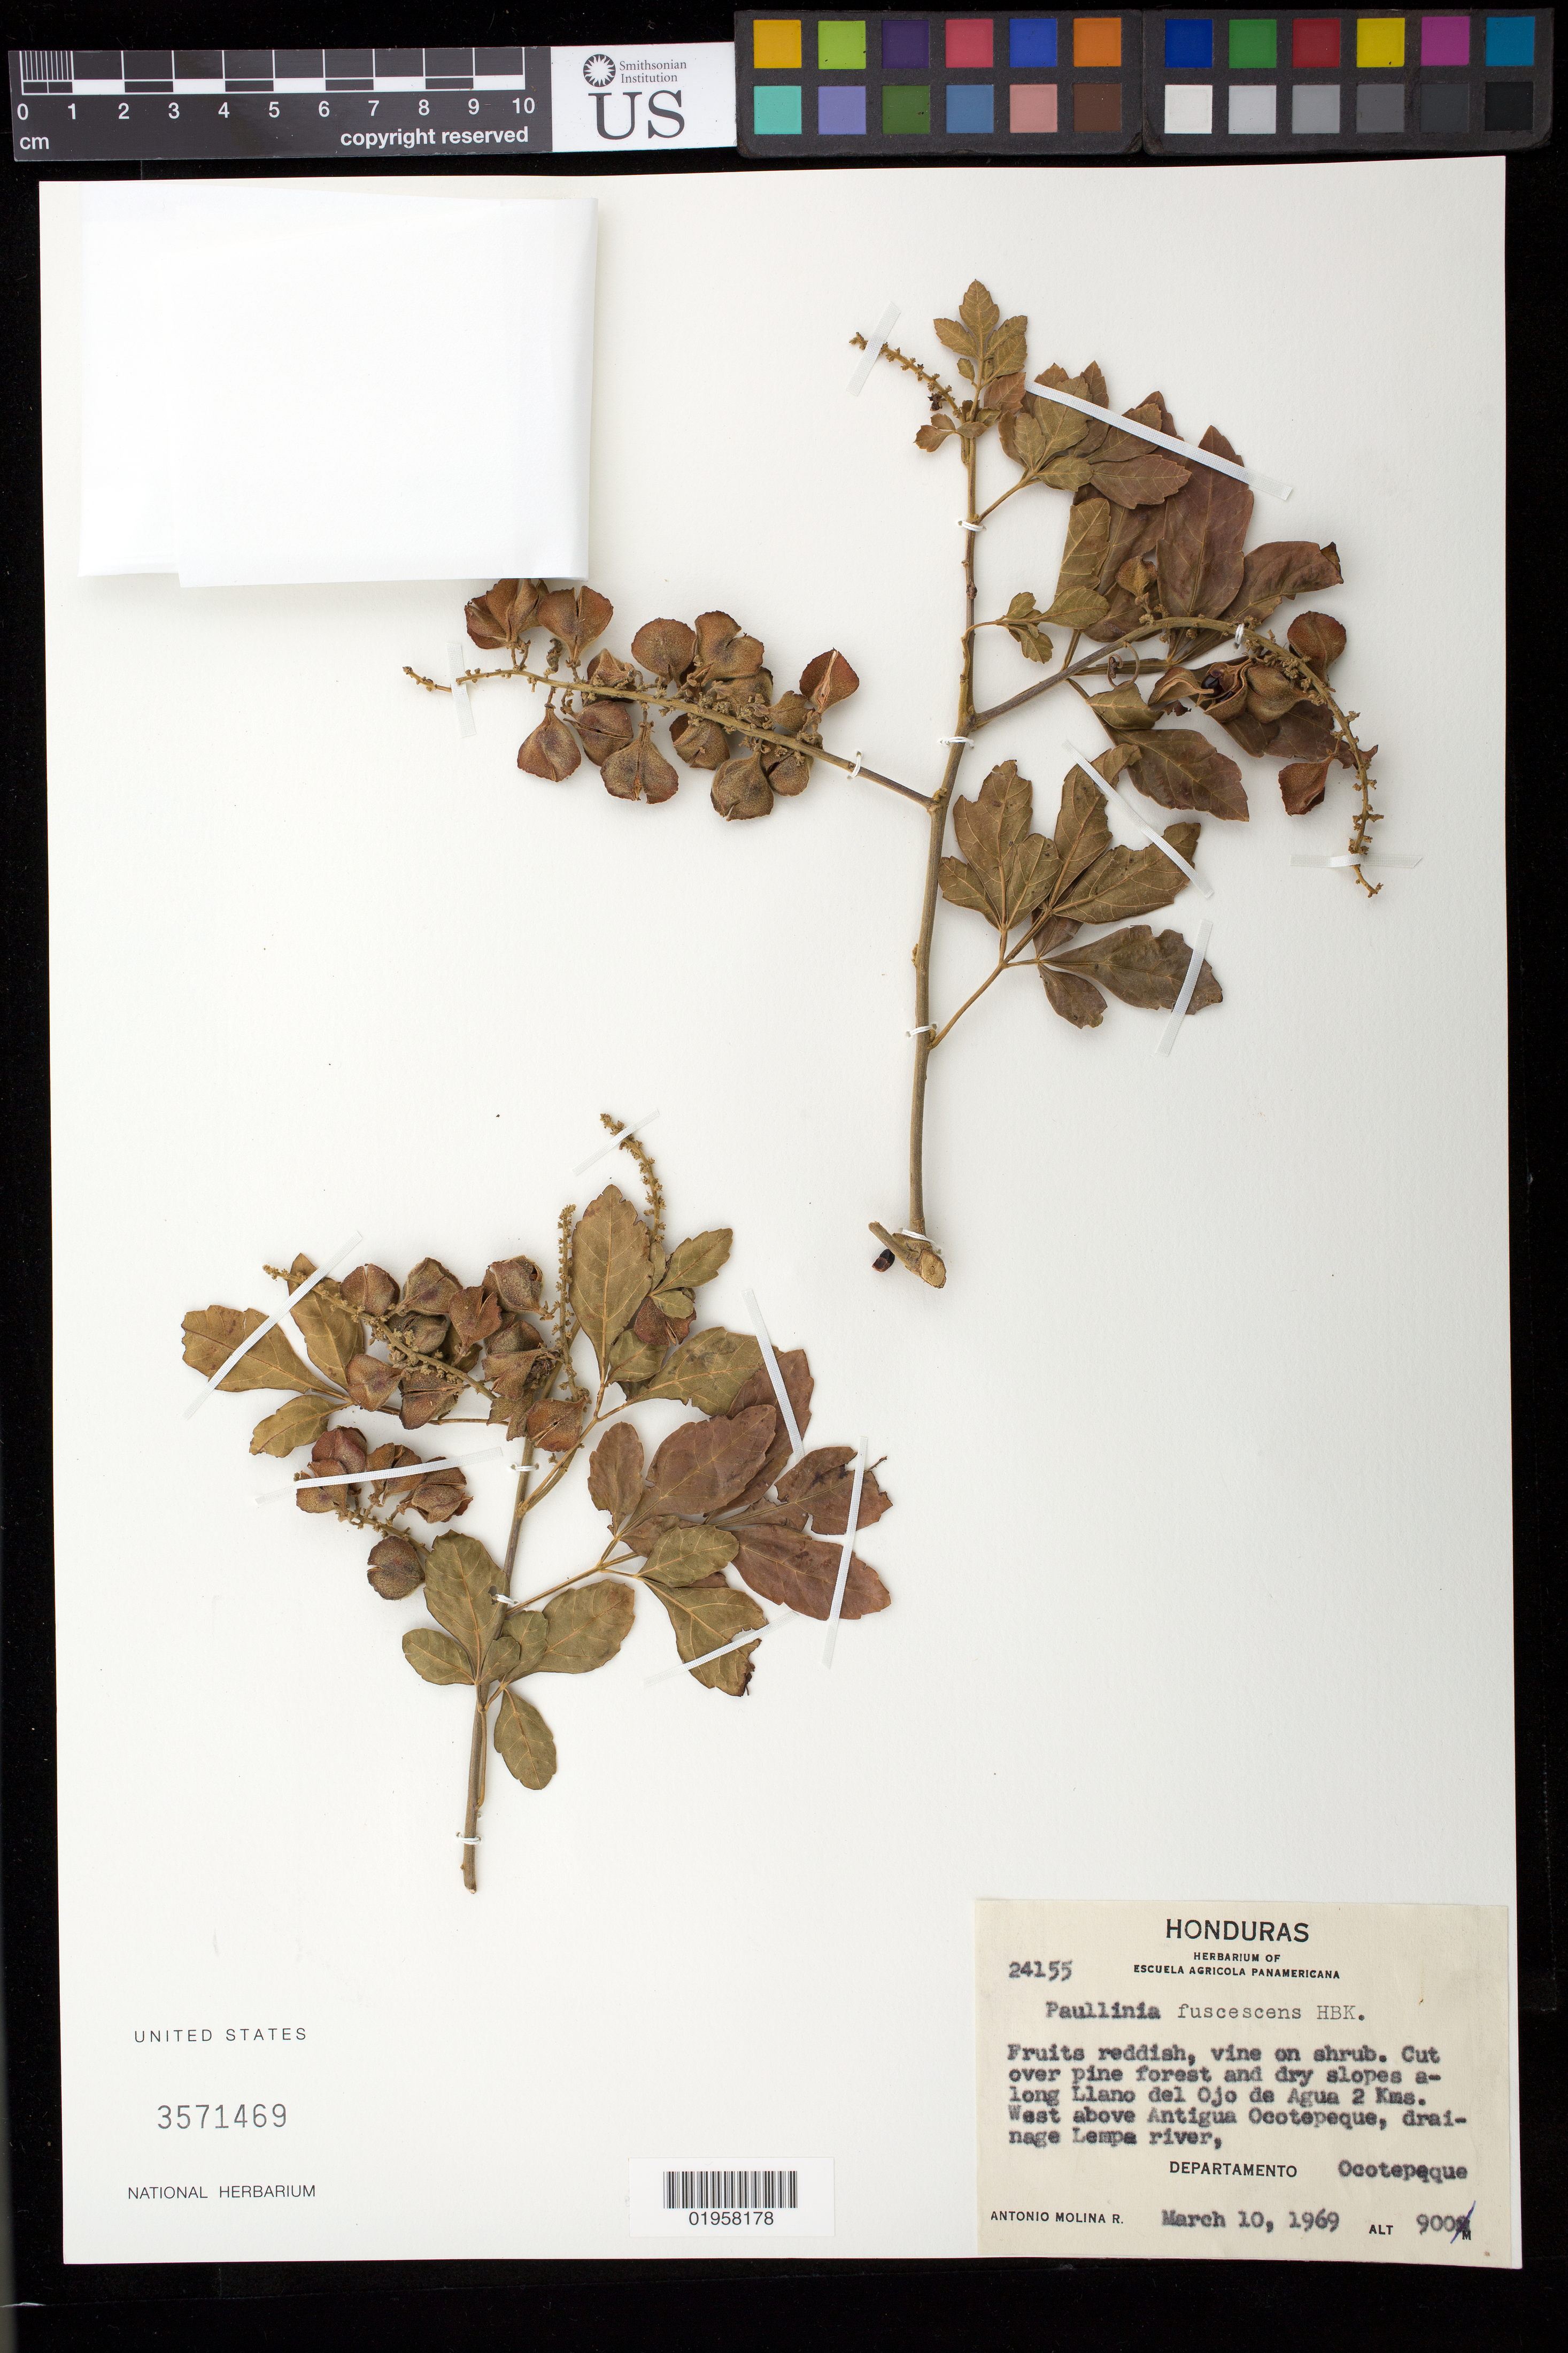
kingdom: Plantae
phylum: Tracheophyta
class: Magnoliopsida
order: Sapindales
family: Sapindaceae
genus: Paullinia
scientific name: Paullinia fuscescens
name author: Kunth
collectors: A. Molina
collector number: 24155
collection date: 1969-03-10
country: Honduras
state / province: Ocotepeque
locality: Llano del Ojo de Agua, 2 km W above Antigua Ocotepeque, drainage Lempa River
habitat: Cut over pine forest and dry slopes along llano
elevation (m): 900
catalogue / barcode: US 3571469